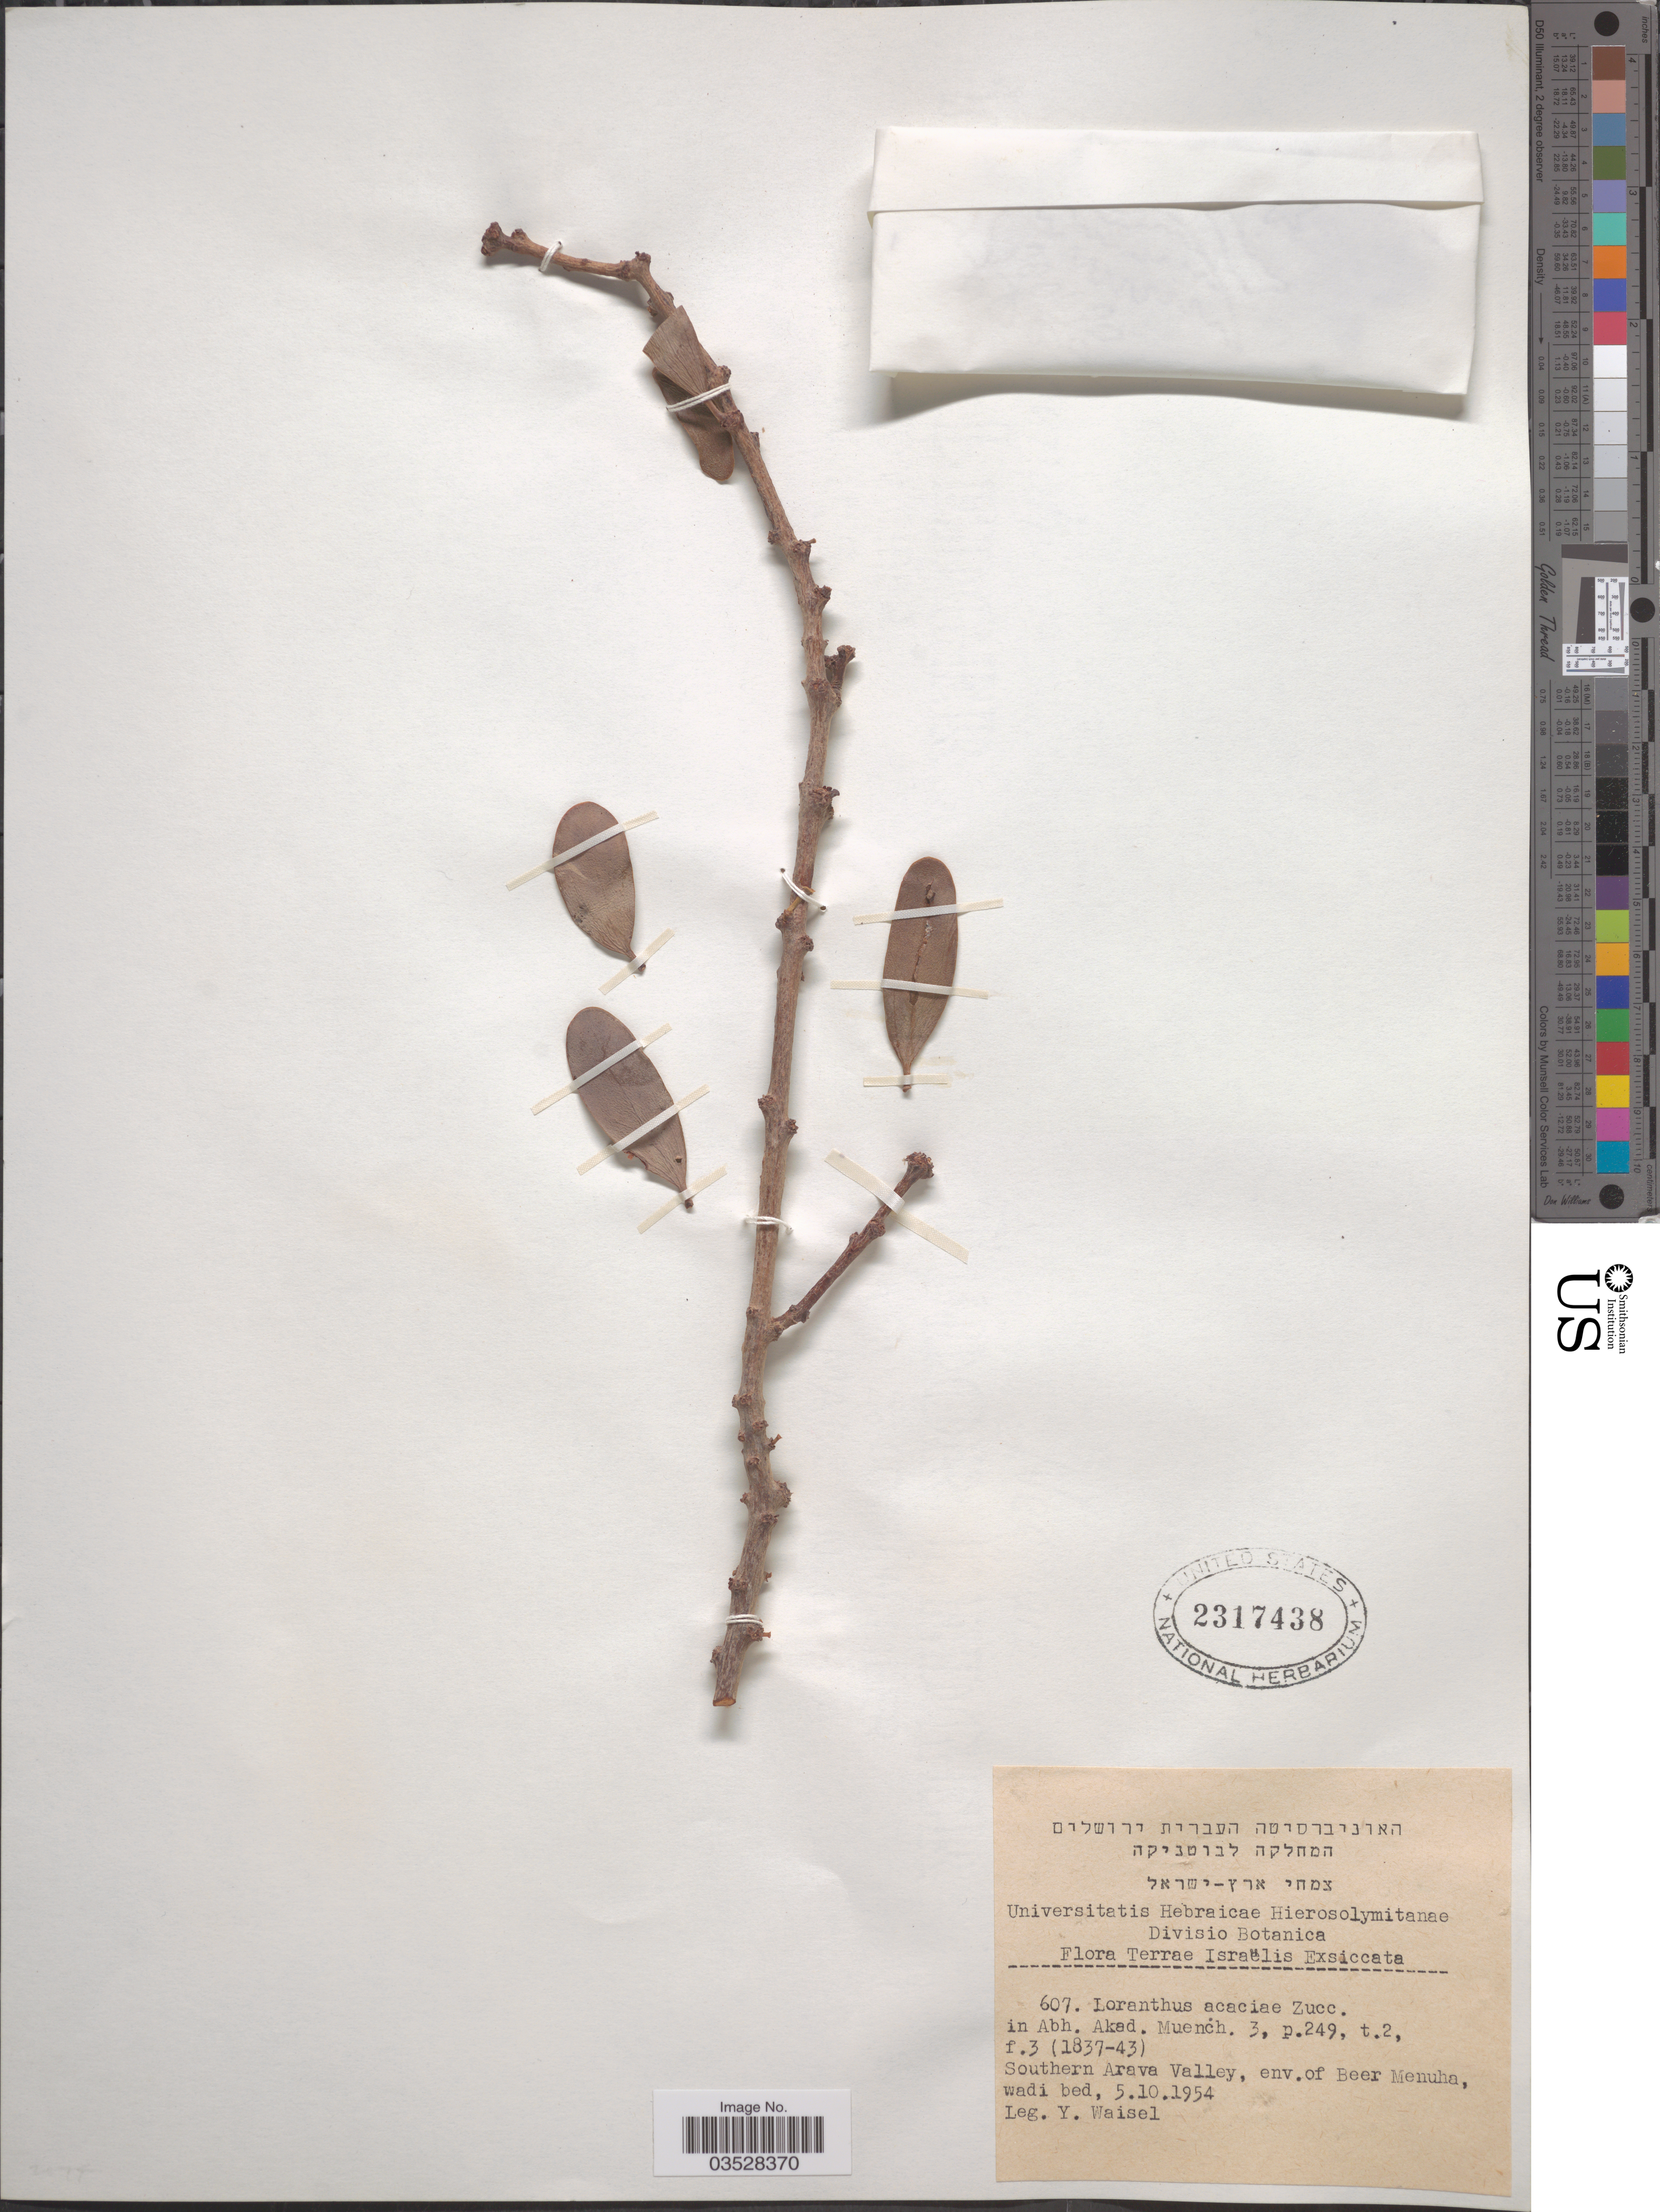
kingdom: Plantae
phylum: Tracheophyta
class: Magnoliopsida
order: Santalales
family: Loranthaceae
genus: Loranthus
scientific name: Loranthus acaciae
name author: Zucc.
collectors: Y. Waisel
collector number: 607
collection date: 1954-10-05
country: Israel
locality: Southern Arava Valley, env. of Beer Menuha, wadi bed.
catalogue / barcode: US 2317438